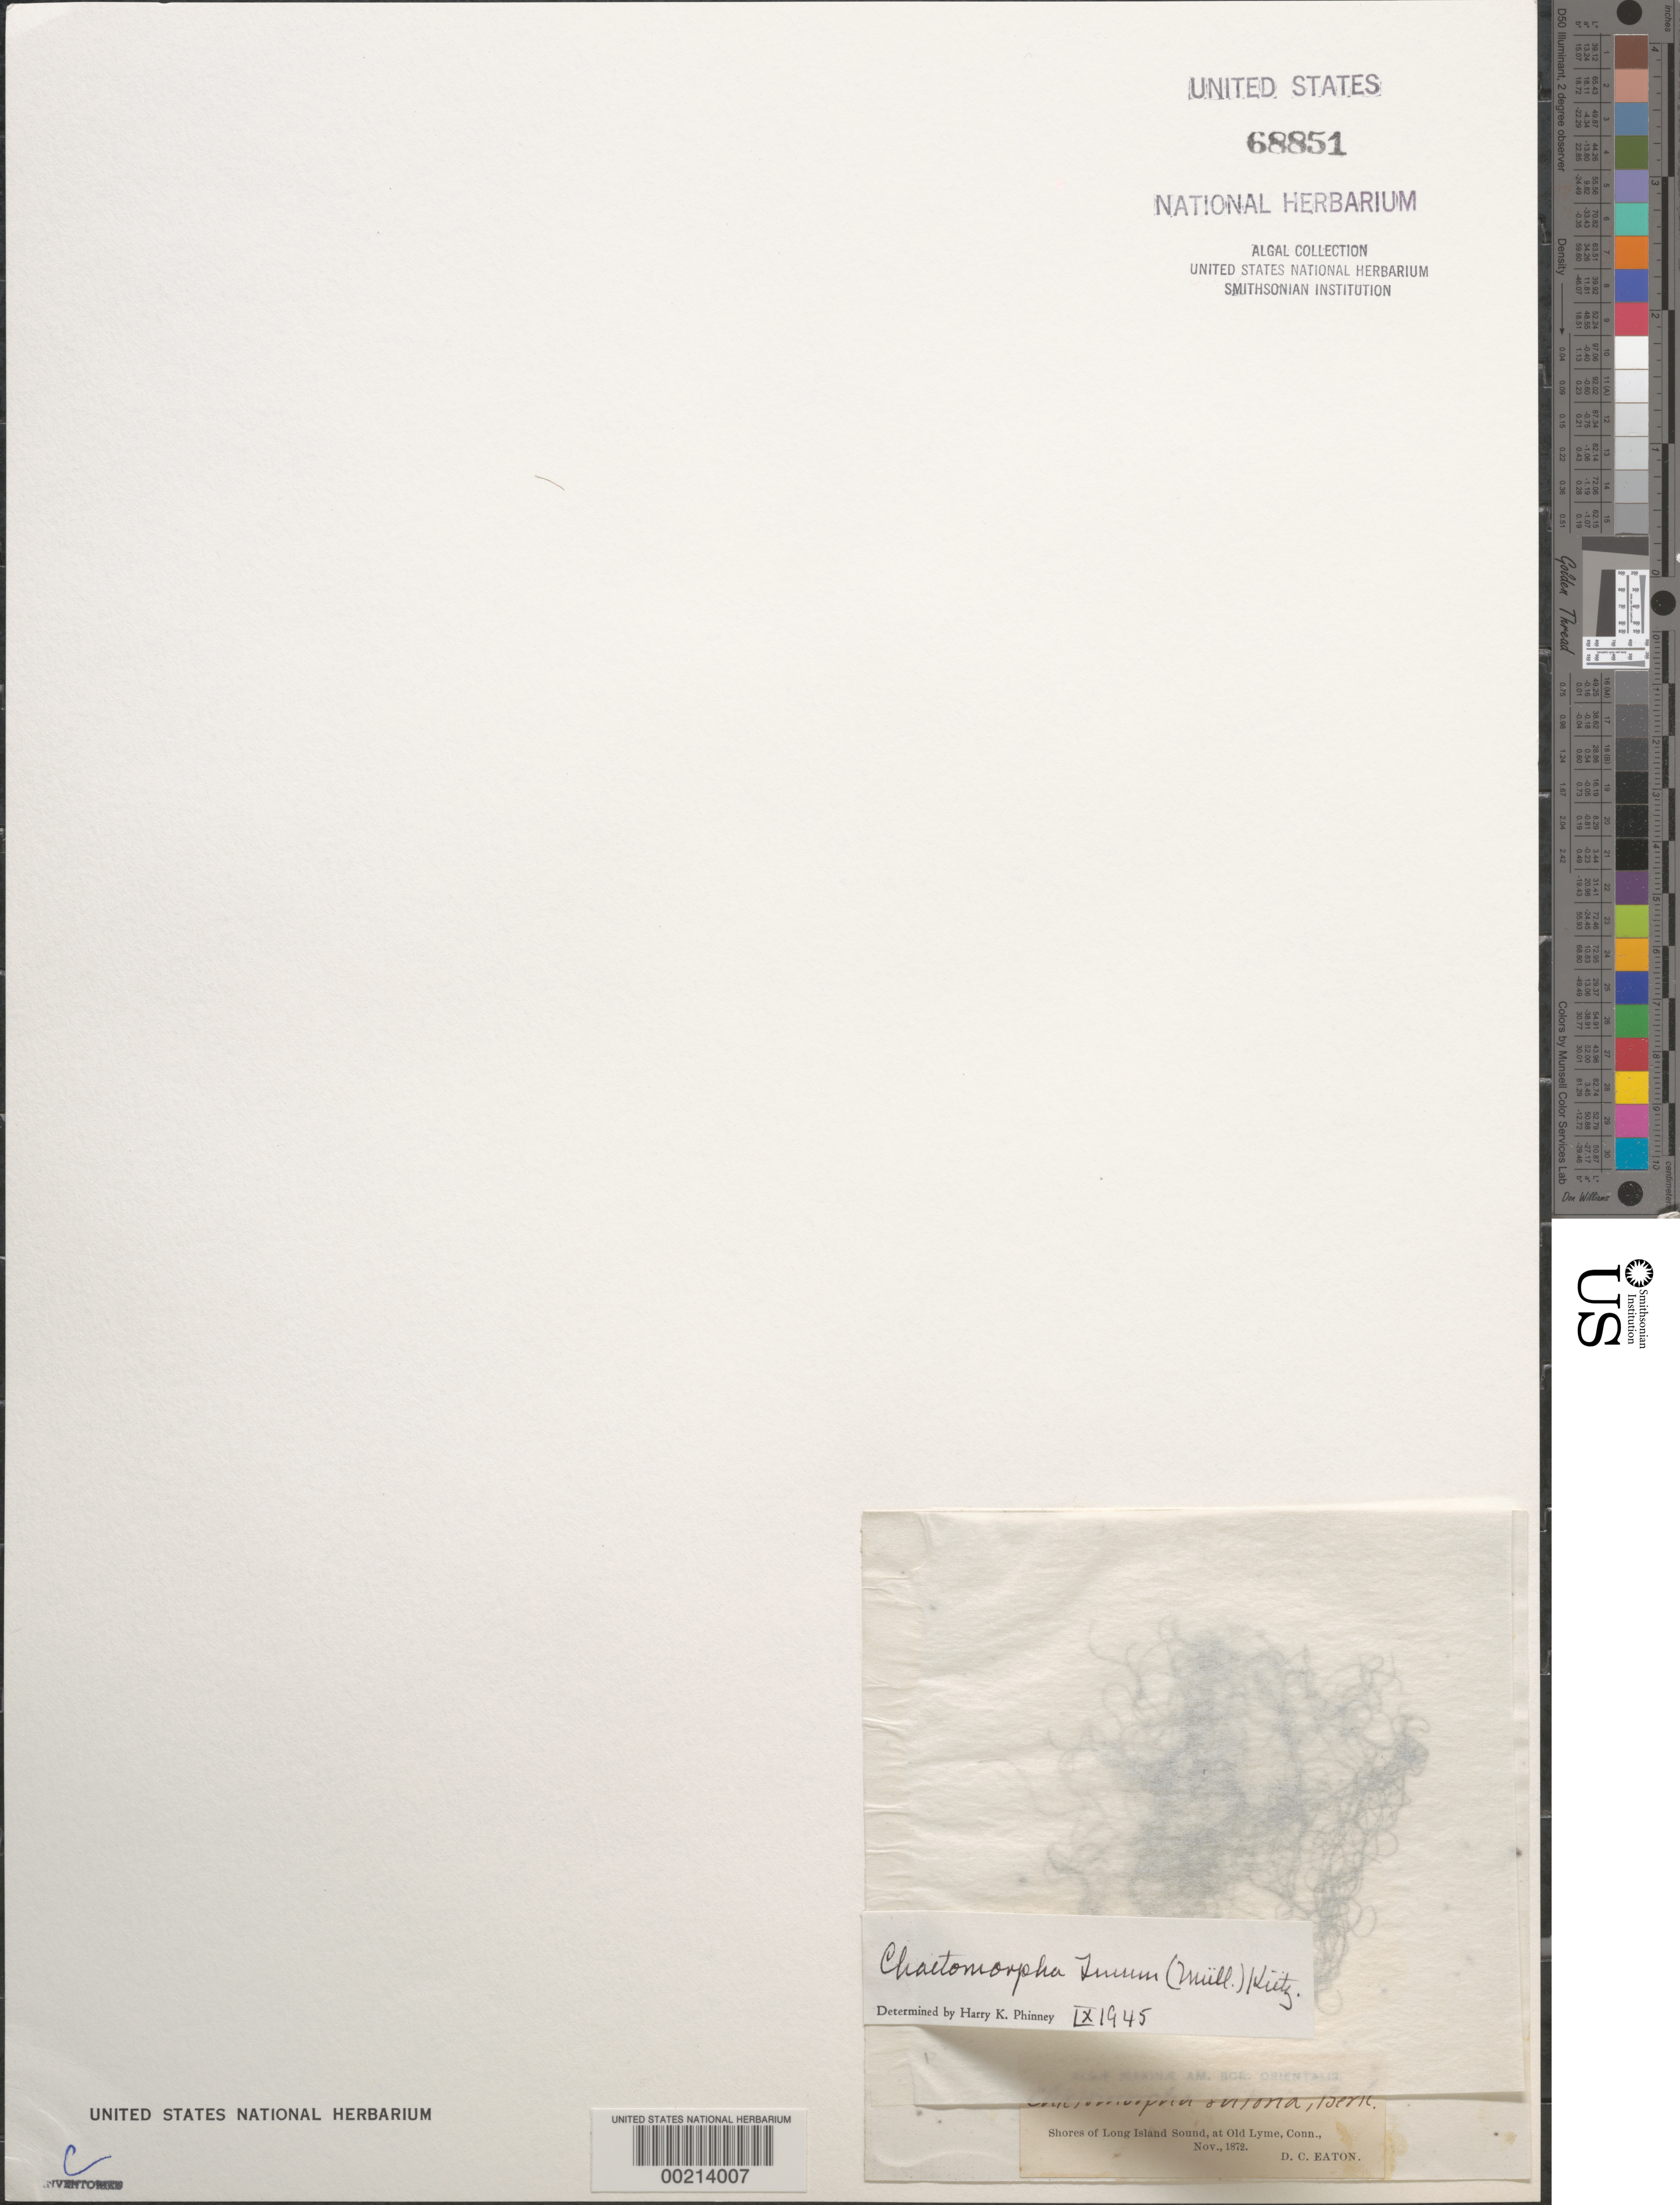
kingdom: Plantae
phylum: Chlorophyta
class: Ulvophyceae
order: Cladophorales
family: Cladophoraceae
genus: Chaetomorpha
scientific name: Chaetomorpha linum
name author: (O.F. Muell.) Kütz.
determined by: Phinney, H. K.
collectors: D. C. Eaton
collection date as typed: Nov 1872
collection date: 1872-11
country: United States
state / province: Connecticut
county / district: New London County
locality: Old Lyme, Long Island Sound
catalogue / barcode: US 68851